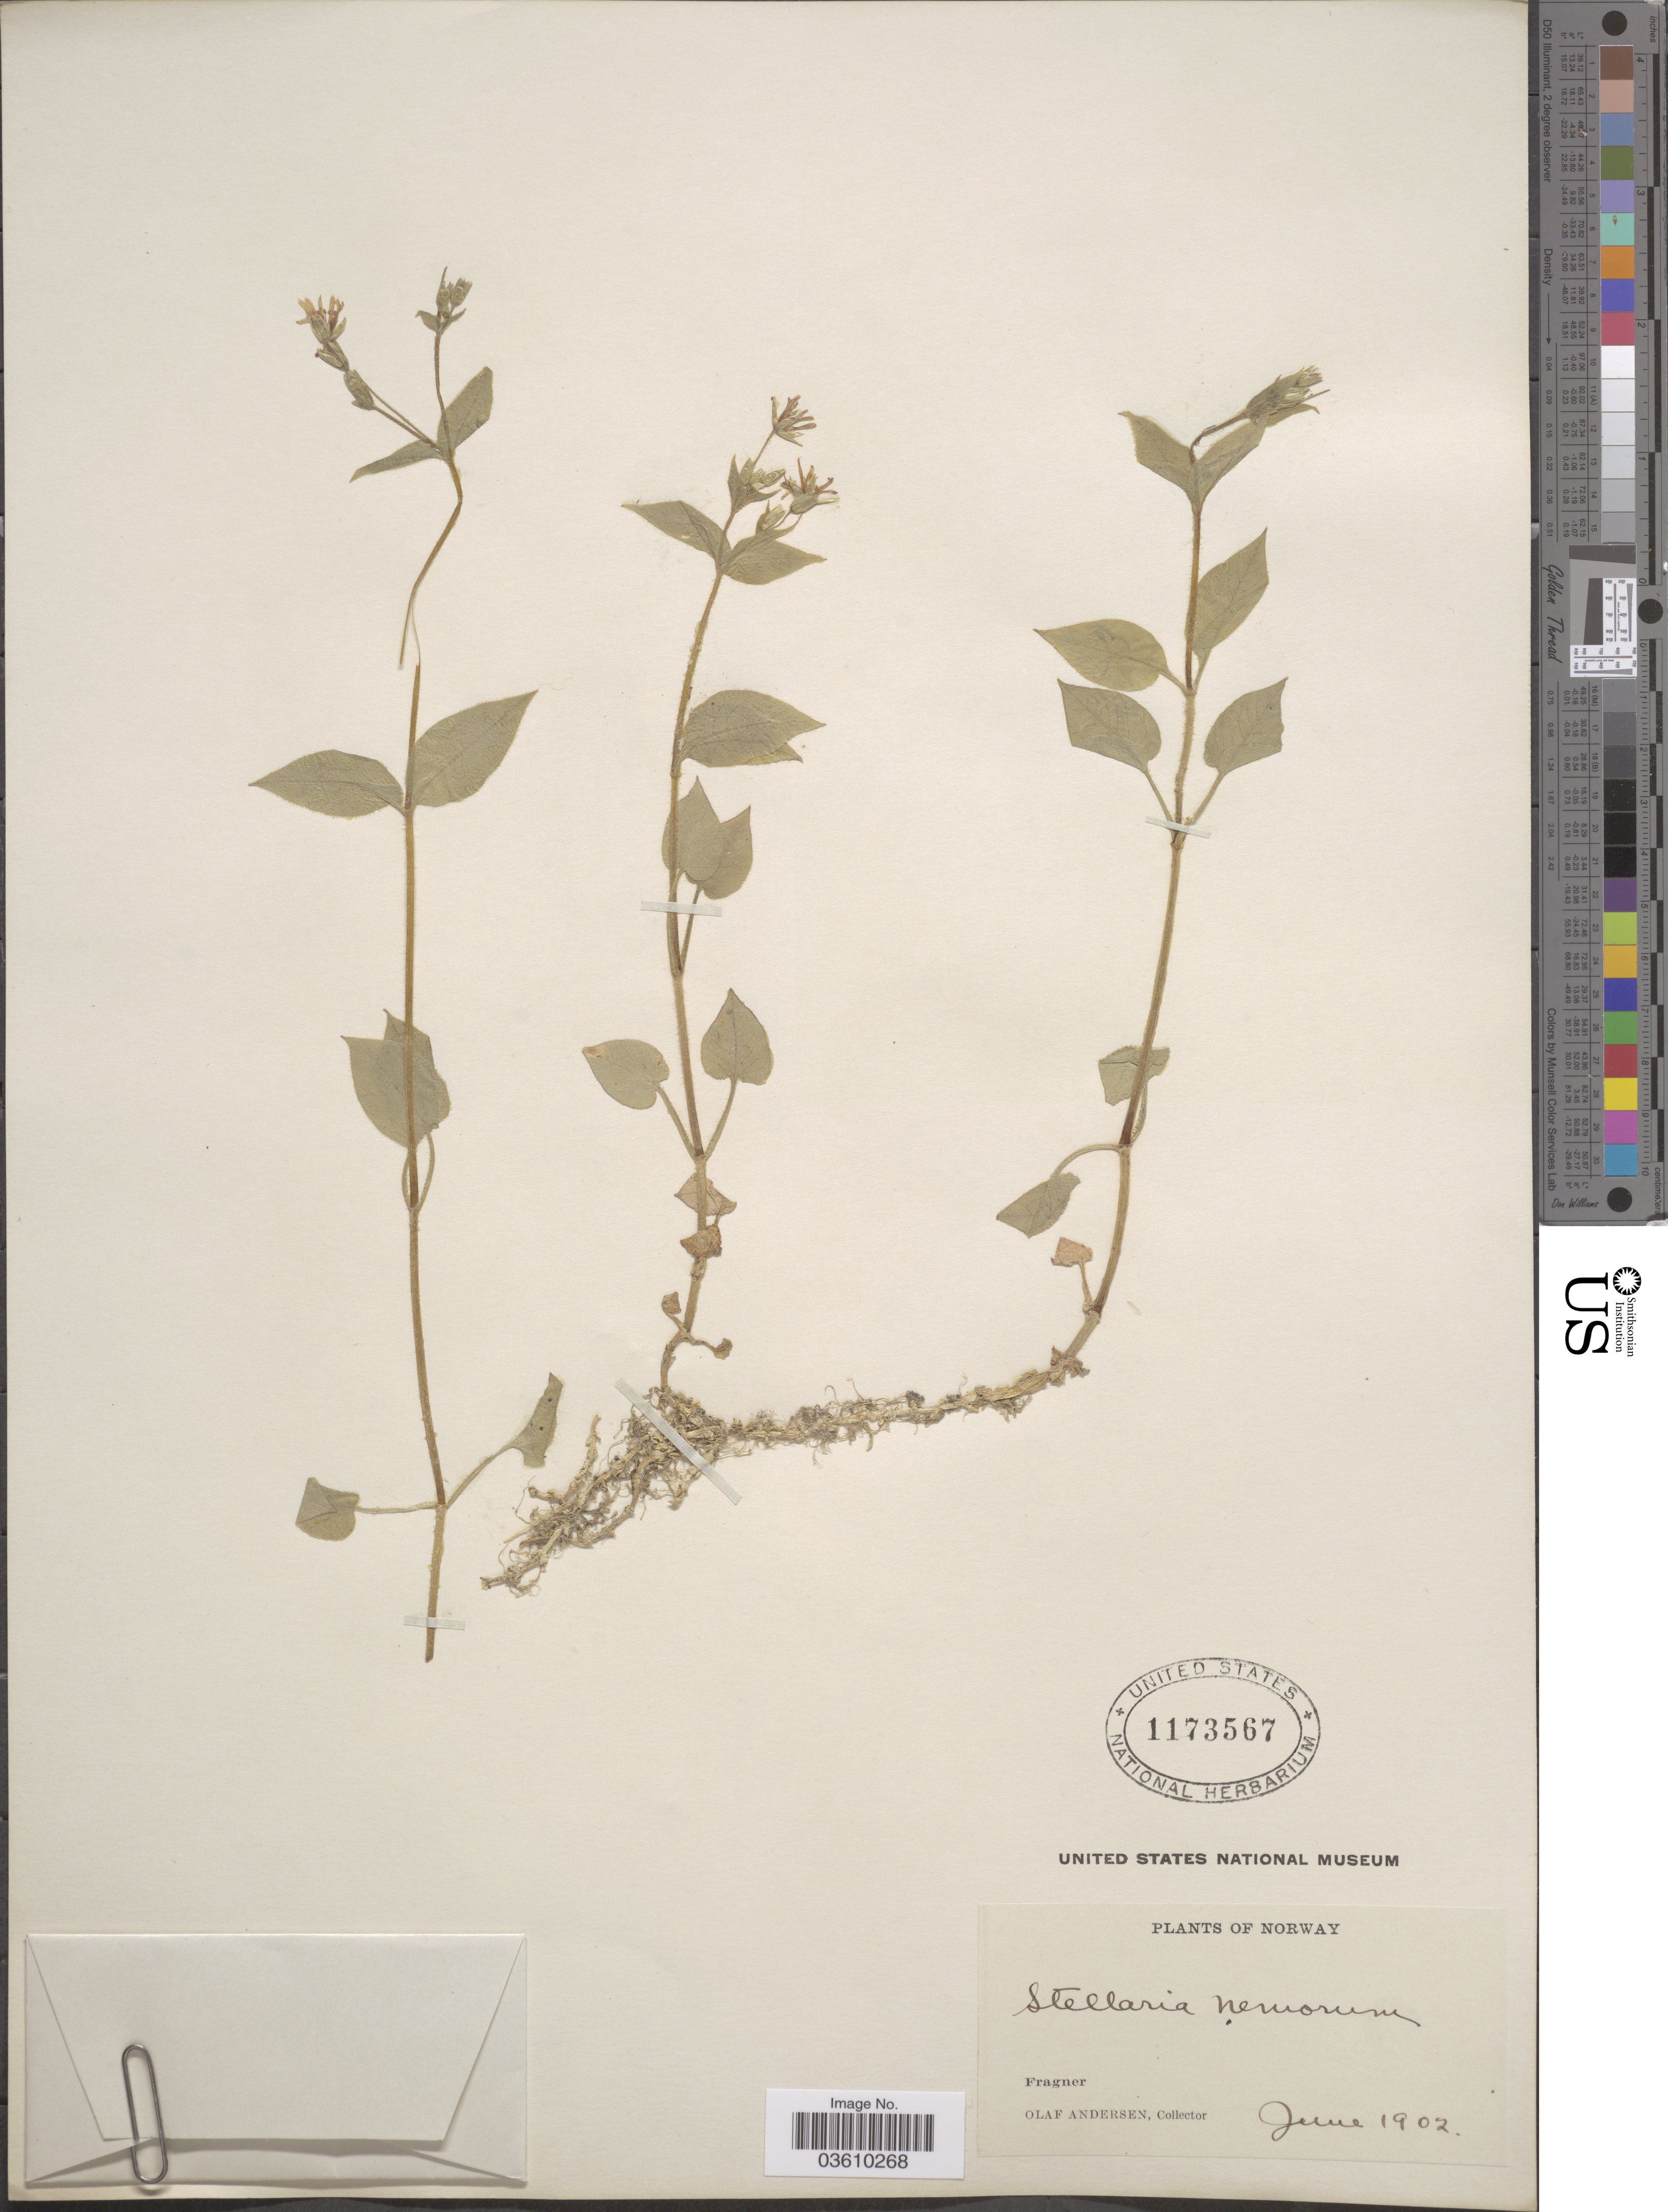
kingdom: Plantae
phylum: Tracheophyta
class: Magnoliopsida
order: Caryophyllales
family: Caryophyllaceae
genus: Stellaria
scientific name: Stellaria nemorum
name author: L.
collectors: O. Andersen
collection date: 1902-06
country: Norway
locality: Fragner.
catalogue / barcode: US 1173567